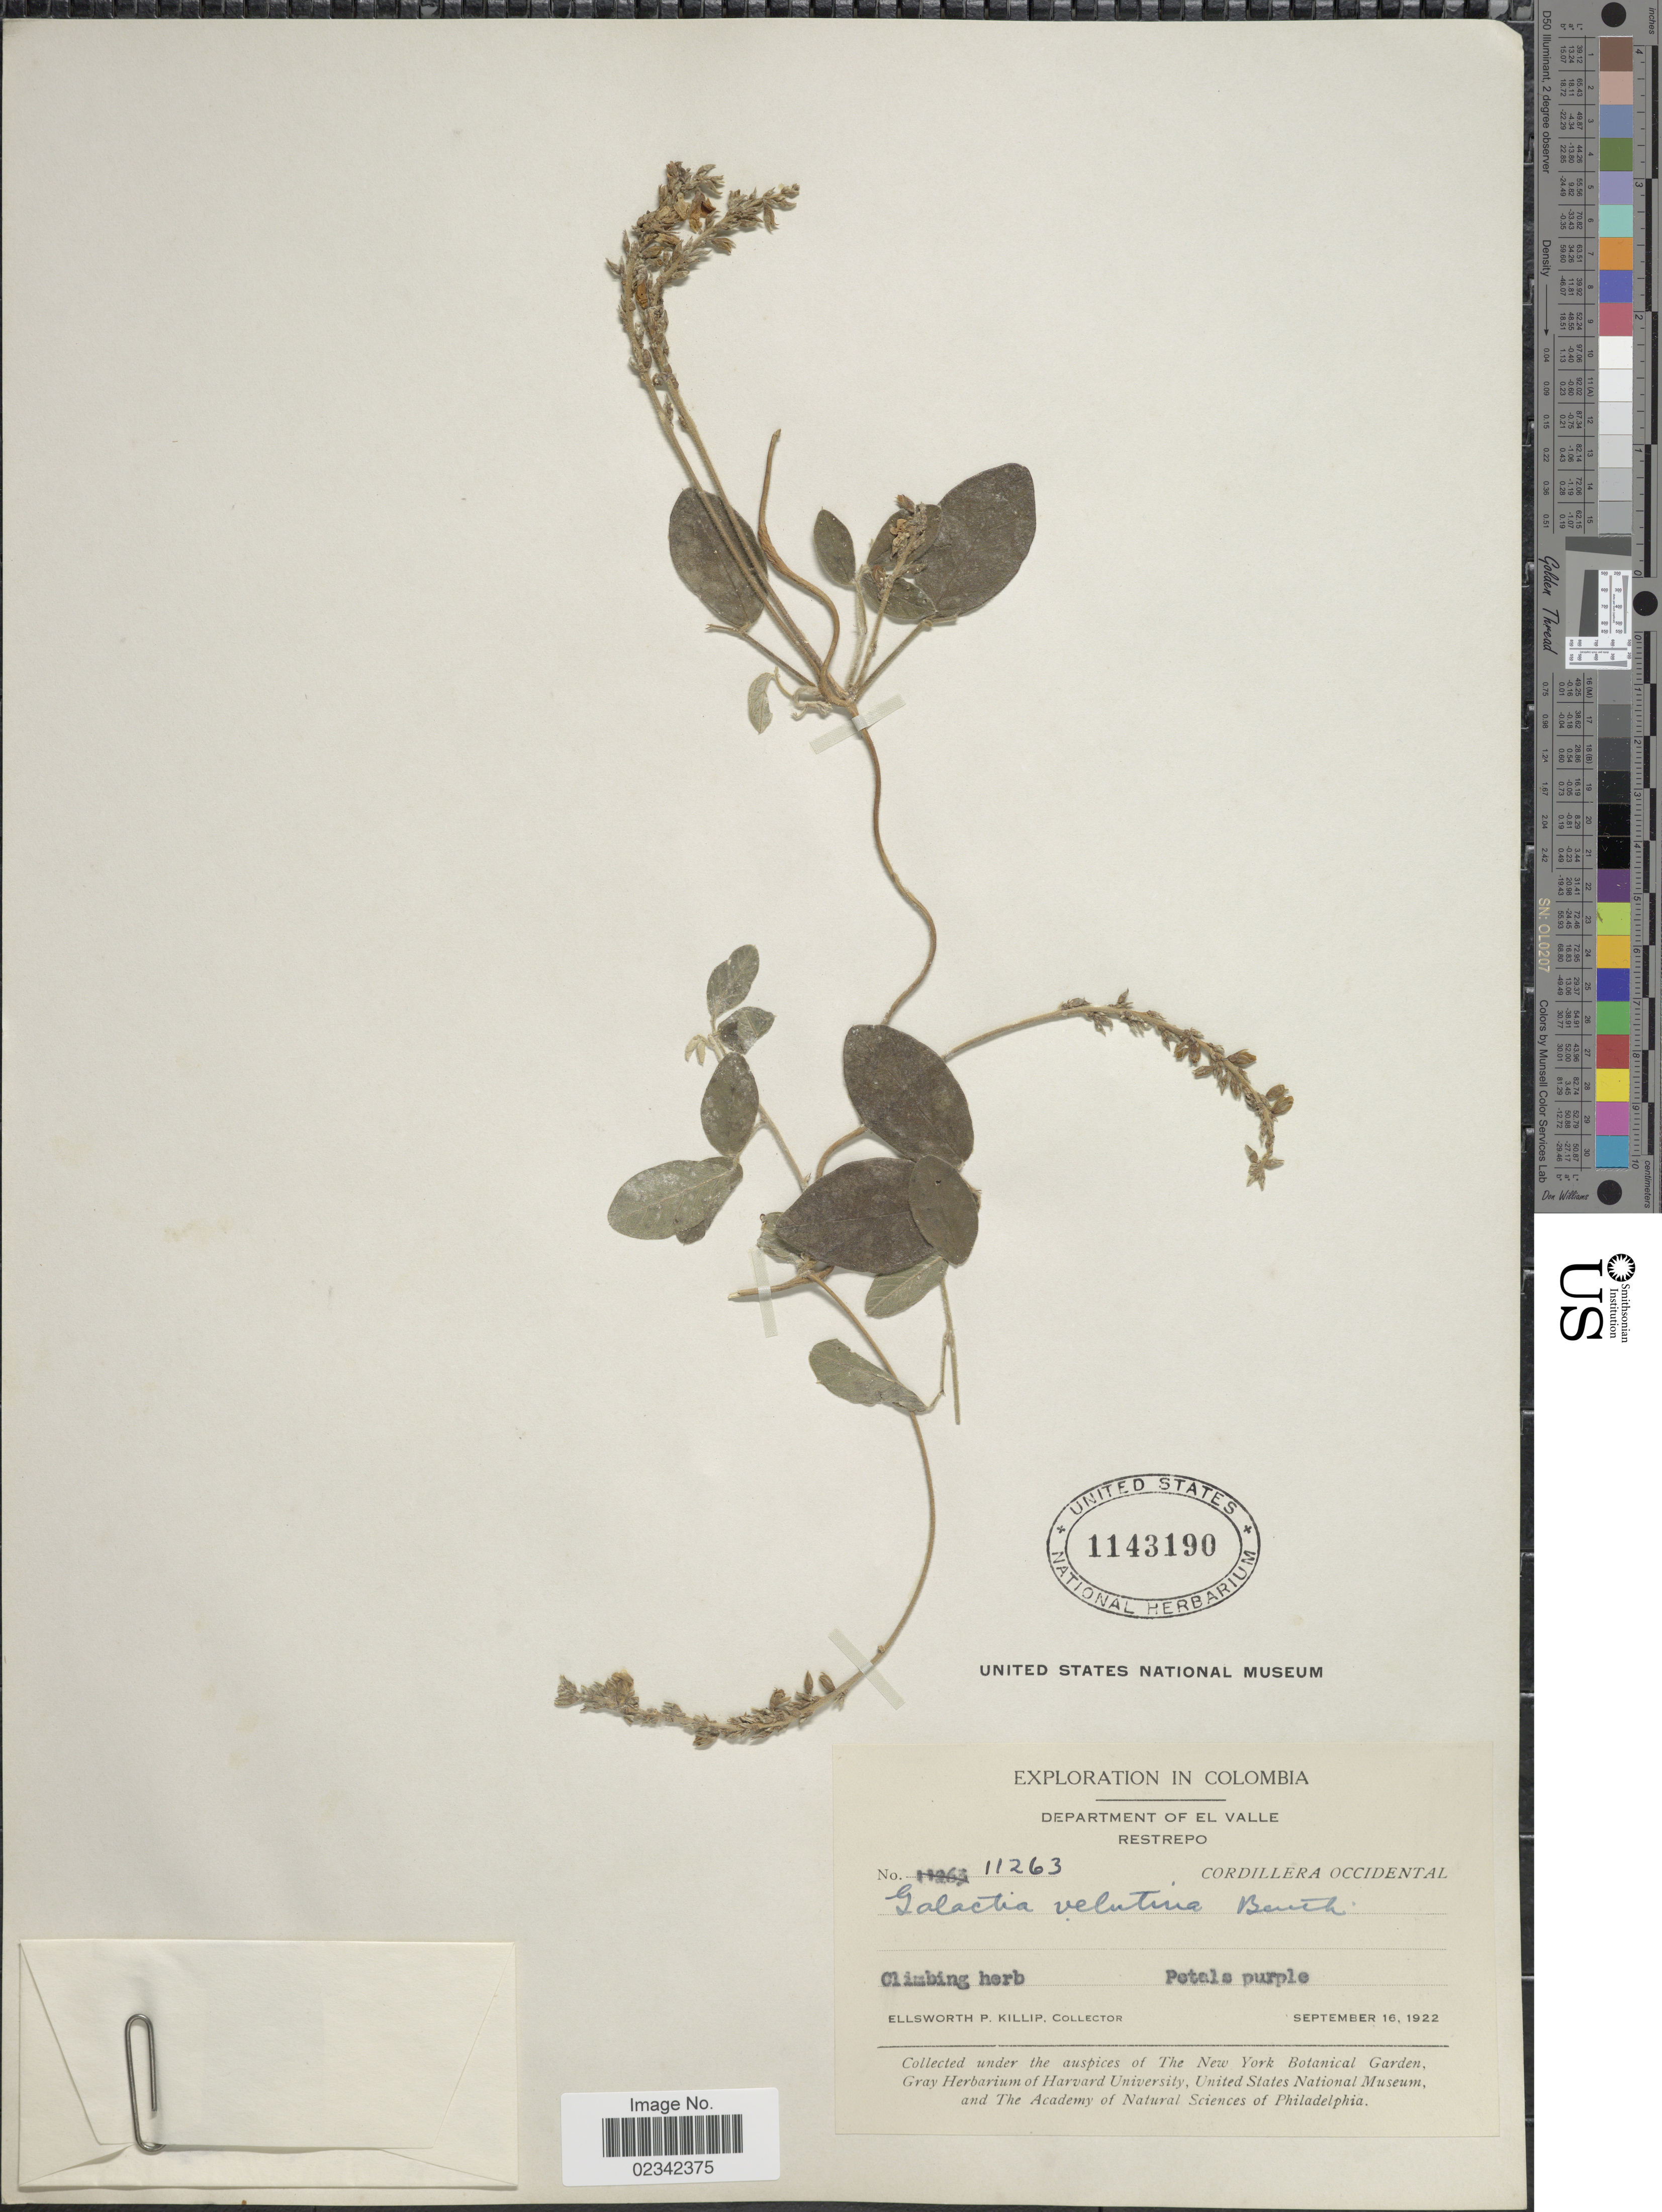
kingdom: Plantae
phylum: Tracheophyta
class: Magnoliopsida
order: Fabales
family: Fabaceae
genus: Galactia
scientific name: Galactia striata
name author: (Jacq.) Urb.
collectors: E. P. Killip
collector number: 11263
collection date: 1922-09-16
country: Colombia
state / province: Valle del Cauca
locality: Department of El Valle, Restrepo, Cordillera Occidental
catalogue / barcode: US 1143190